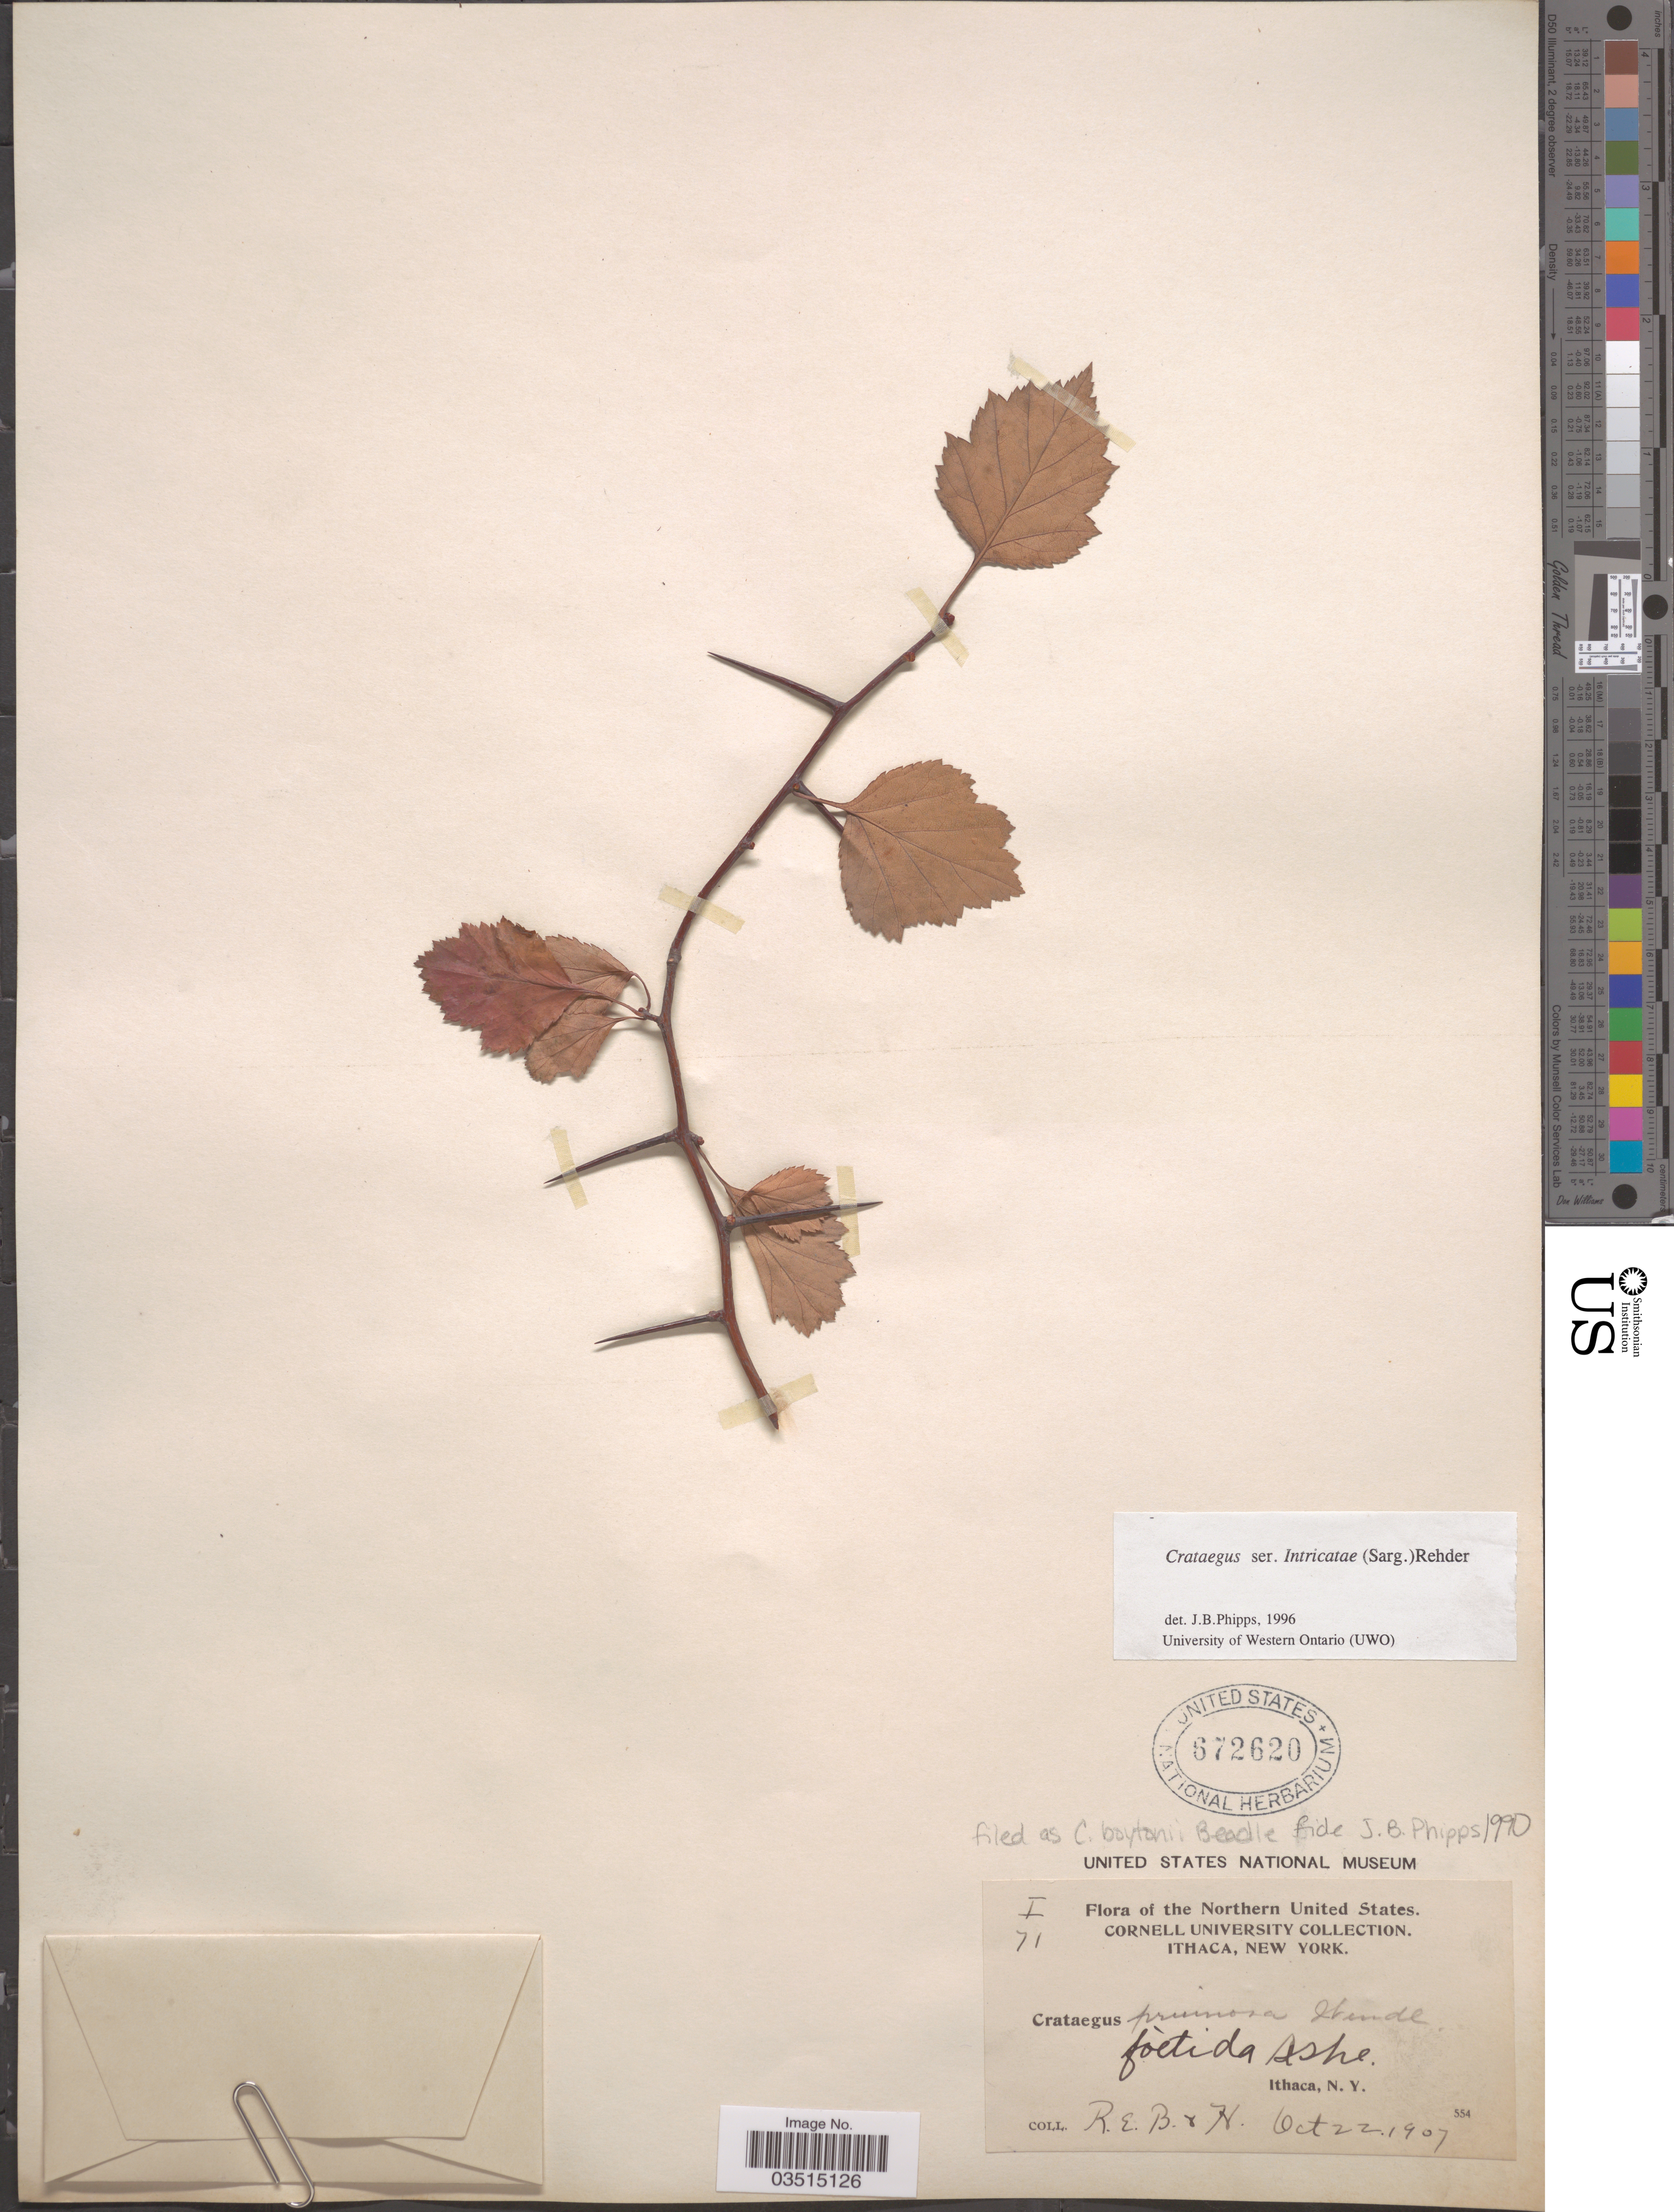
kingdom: Plantae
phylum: Tracheophyta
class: Magnoliopsida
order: Rosales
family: Rosaceae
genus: Crataegus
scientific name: Crataegus intricata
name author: Lange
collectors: R.E.B.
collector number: I71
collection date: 1907-10-22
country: United States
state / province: New York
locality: Northern United States. Ithaca.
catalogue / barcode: US 672620